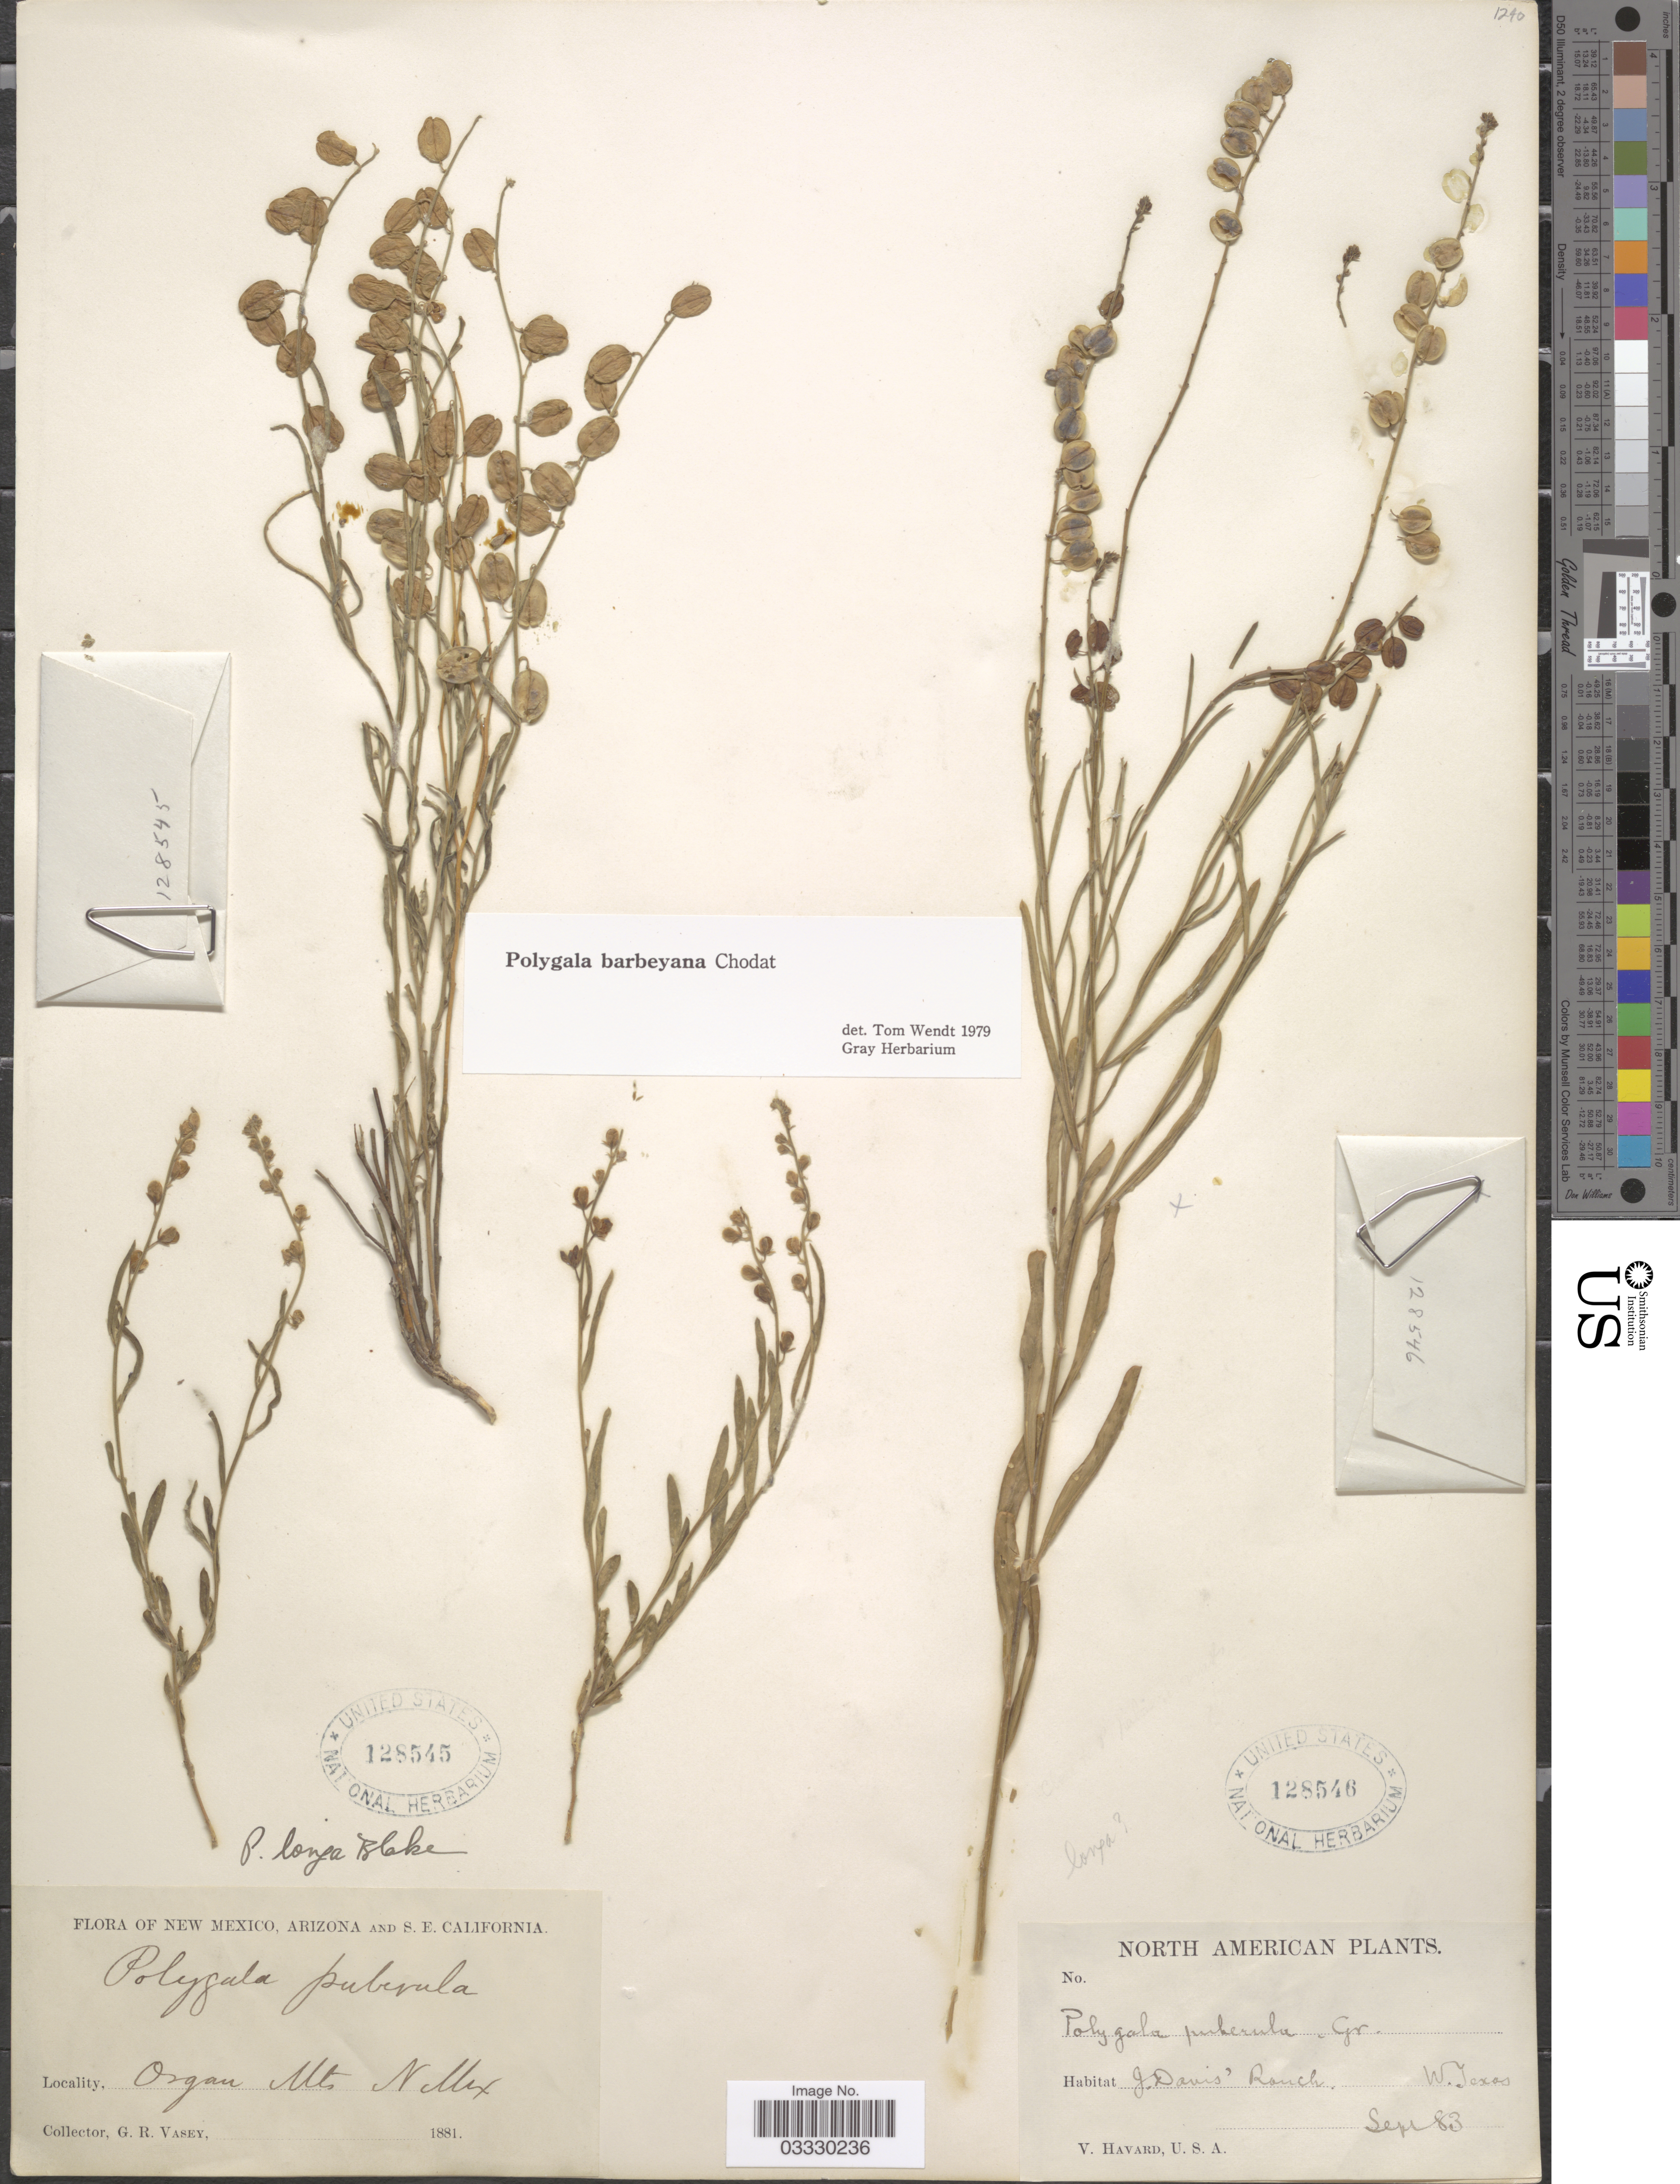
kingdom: Plantae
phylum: Tracheophyta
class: Magnoliopsida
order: Fabales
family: Polygalaceae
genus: Hebecarpa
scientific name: Hebecarpa barbeyana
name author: (Chodat) J.R. Abbott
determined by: Strong, Mark T., (BOT), Smithsonian Institution - National Museum of Natural History (UNITED STATES)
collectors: V. Havard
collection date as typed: Transcribed d/m/y: /9/83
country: United States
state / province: Texas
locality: J. Davis' Ranch. W. Texas.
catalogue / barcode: US 128546-2